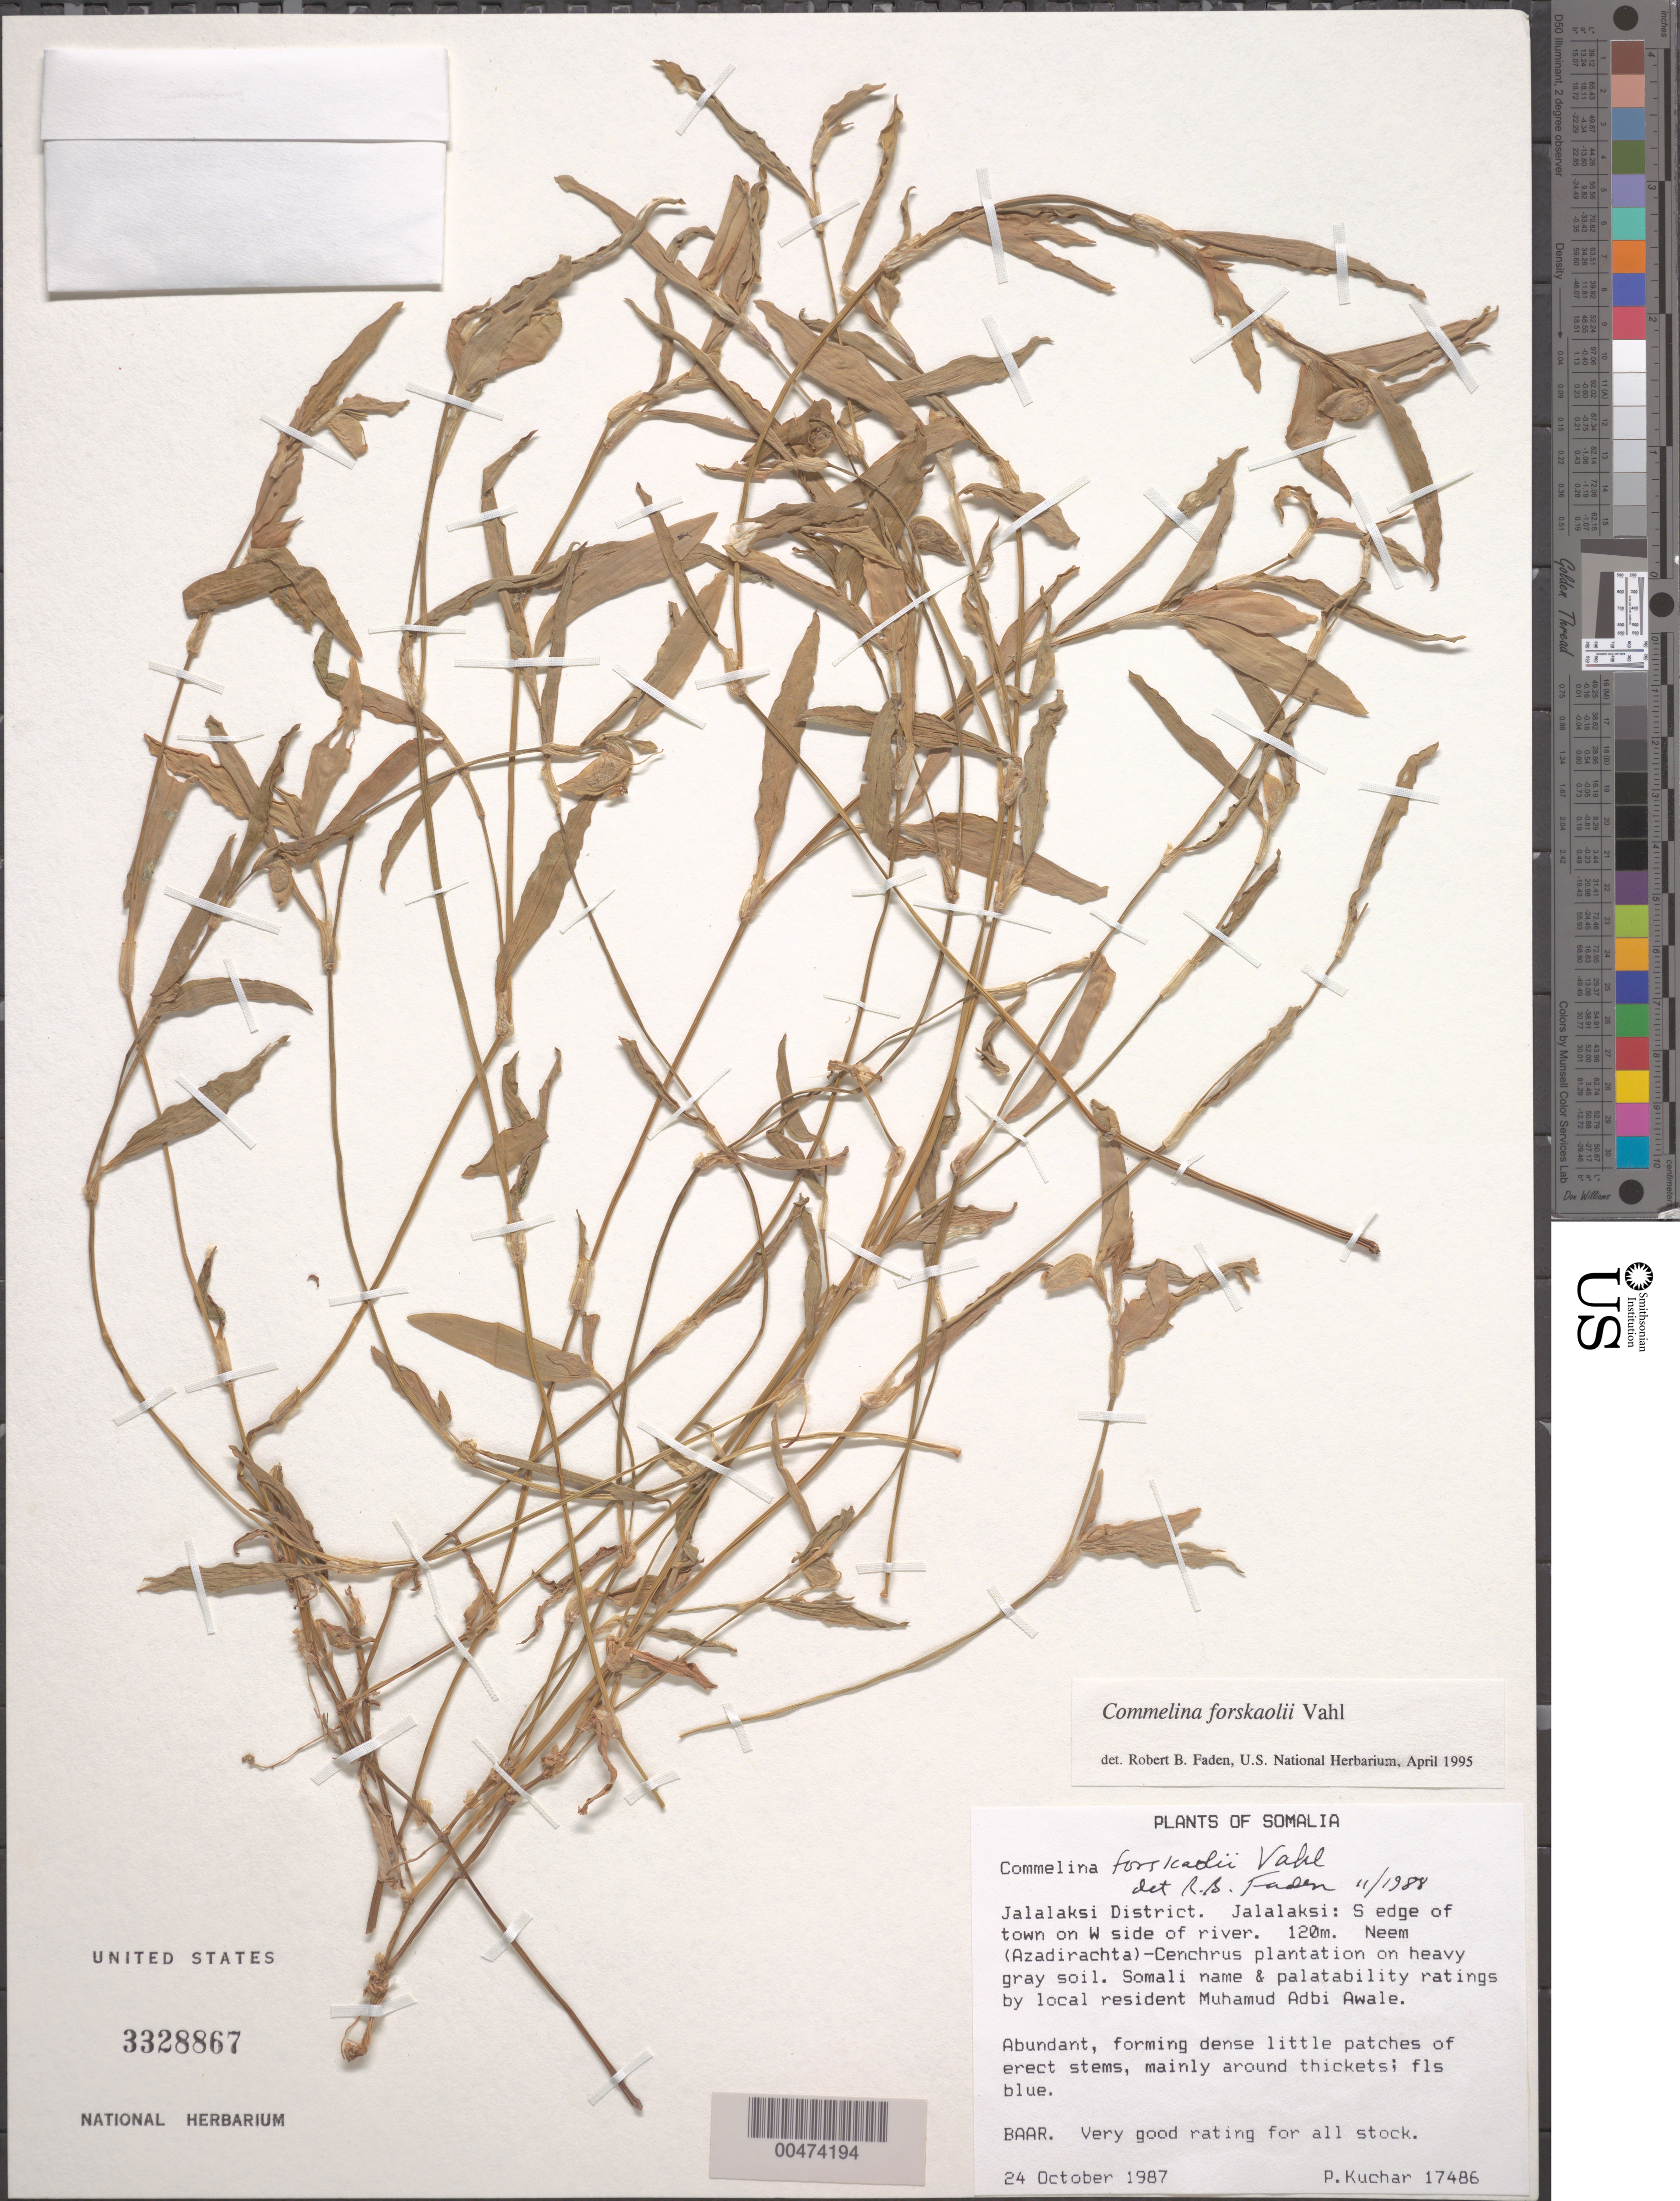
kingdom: Plantae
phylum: Tracheophyta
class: Liliopsida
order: Commelinales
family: Commelinaceae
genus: Commelina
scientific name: Commelina forskaolii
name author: Vahl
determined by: Faden, Robert B., (US), Smithsonian Institution - National Museum of Natural History (UNITED STATES)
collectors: P. Kuchar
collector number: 17486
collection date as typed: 24 Oct 1987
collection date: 1987-10-24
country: Somalia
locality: Jalalaksi district, neem (azadirachta)-cenchrus plantation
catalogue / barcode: US 3328867